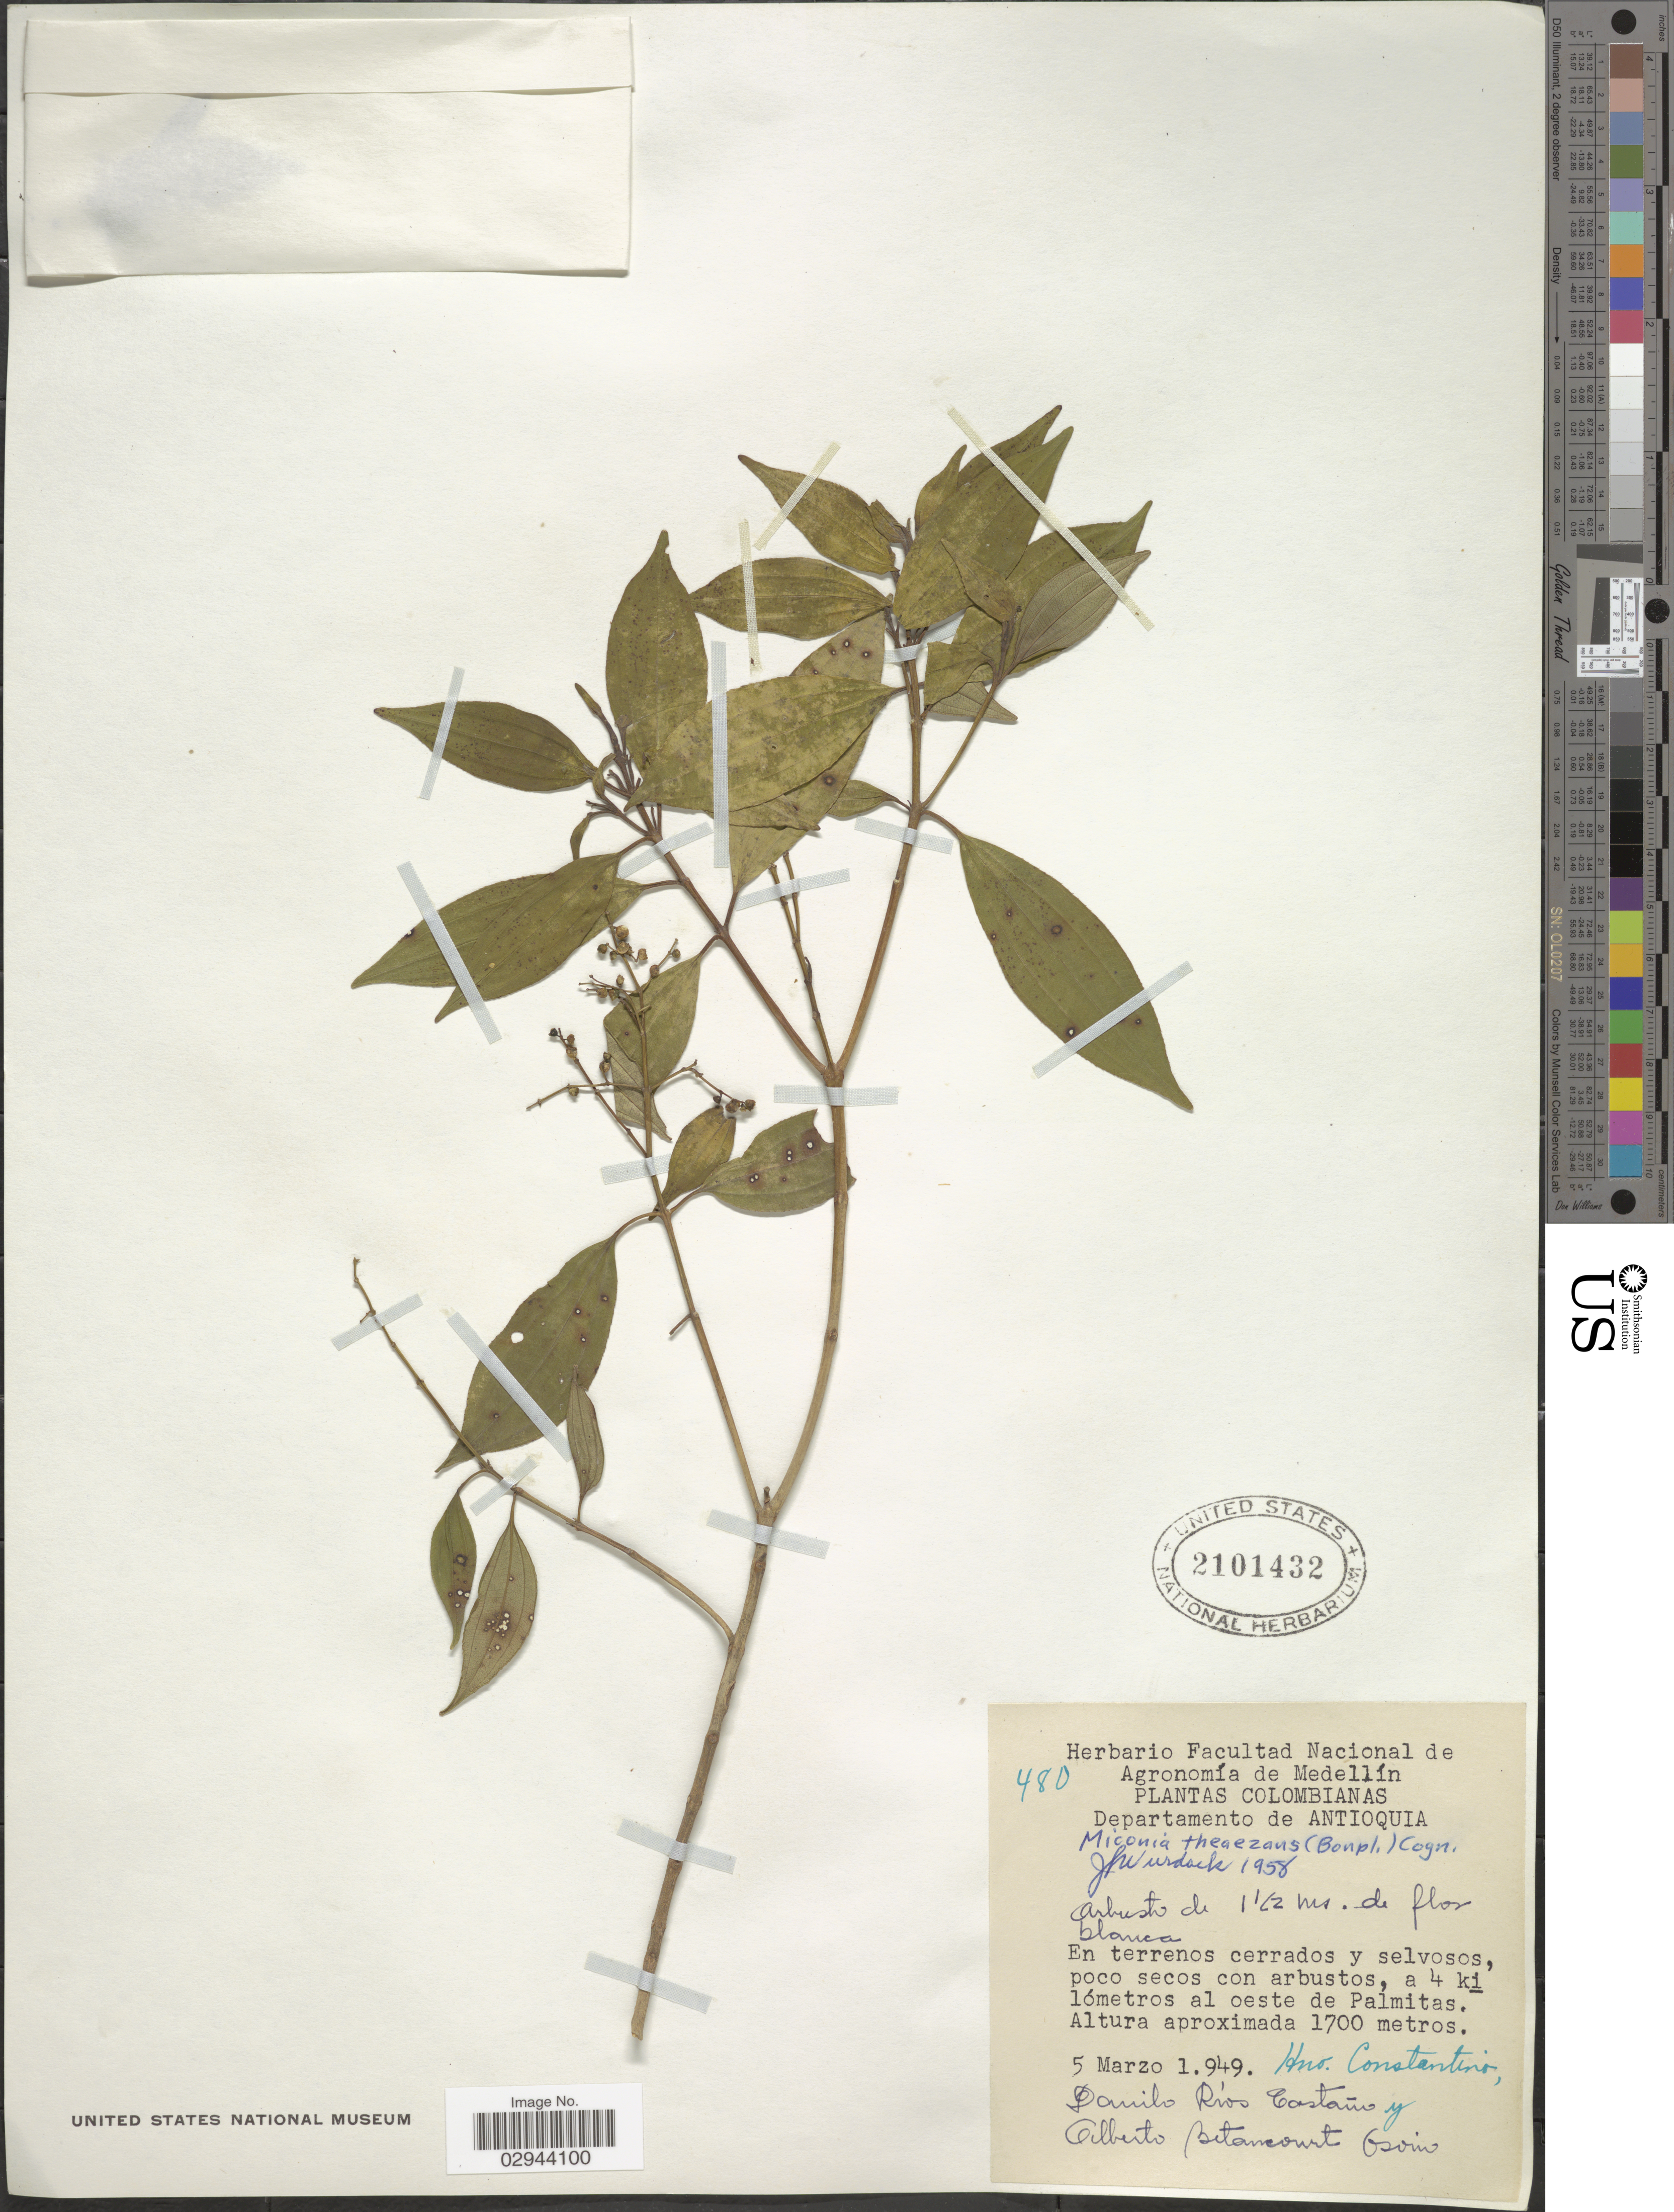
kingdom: Plantae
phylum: Tracheophyta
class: Magnoliopsida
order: Myrtales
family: Melastomataceae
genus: Miconia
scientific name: Miconia theizans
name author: (Bonpl.) Cogn.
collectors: D. Rios C. & A. Betancourt O.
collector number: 480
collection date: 1949-03-05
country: Colombia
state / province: Antioquia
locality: Departamento de Antioquia, a 4 kilómetros al oeste de Palmitas, Hno. Constantino.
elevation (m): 1700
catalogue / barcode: US 2101432